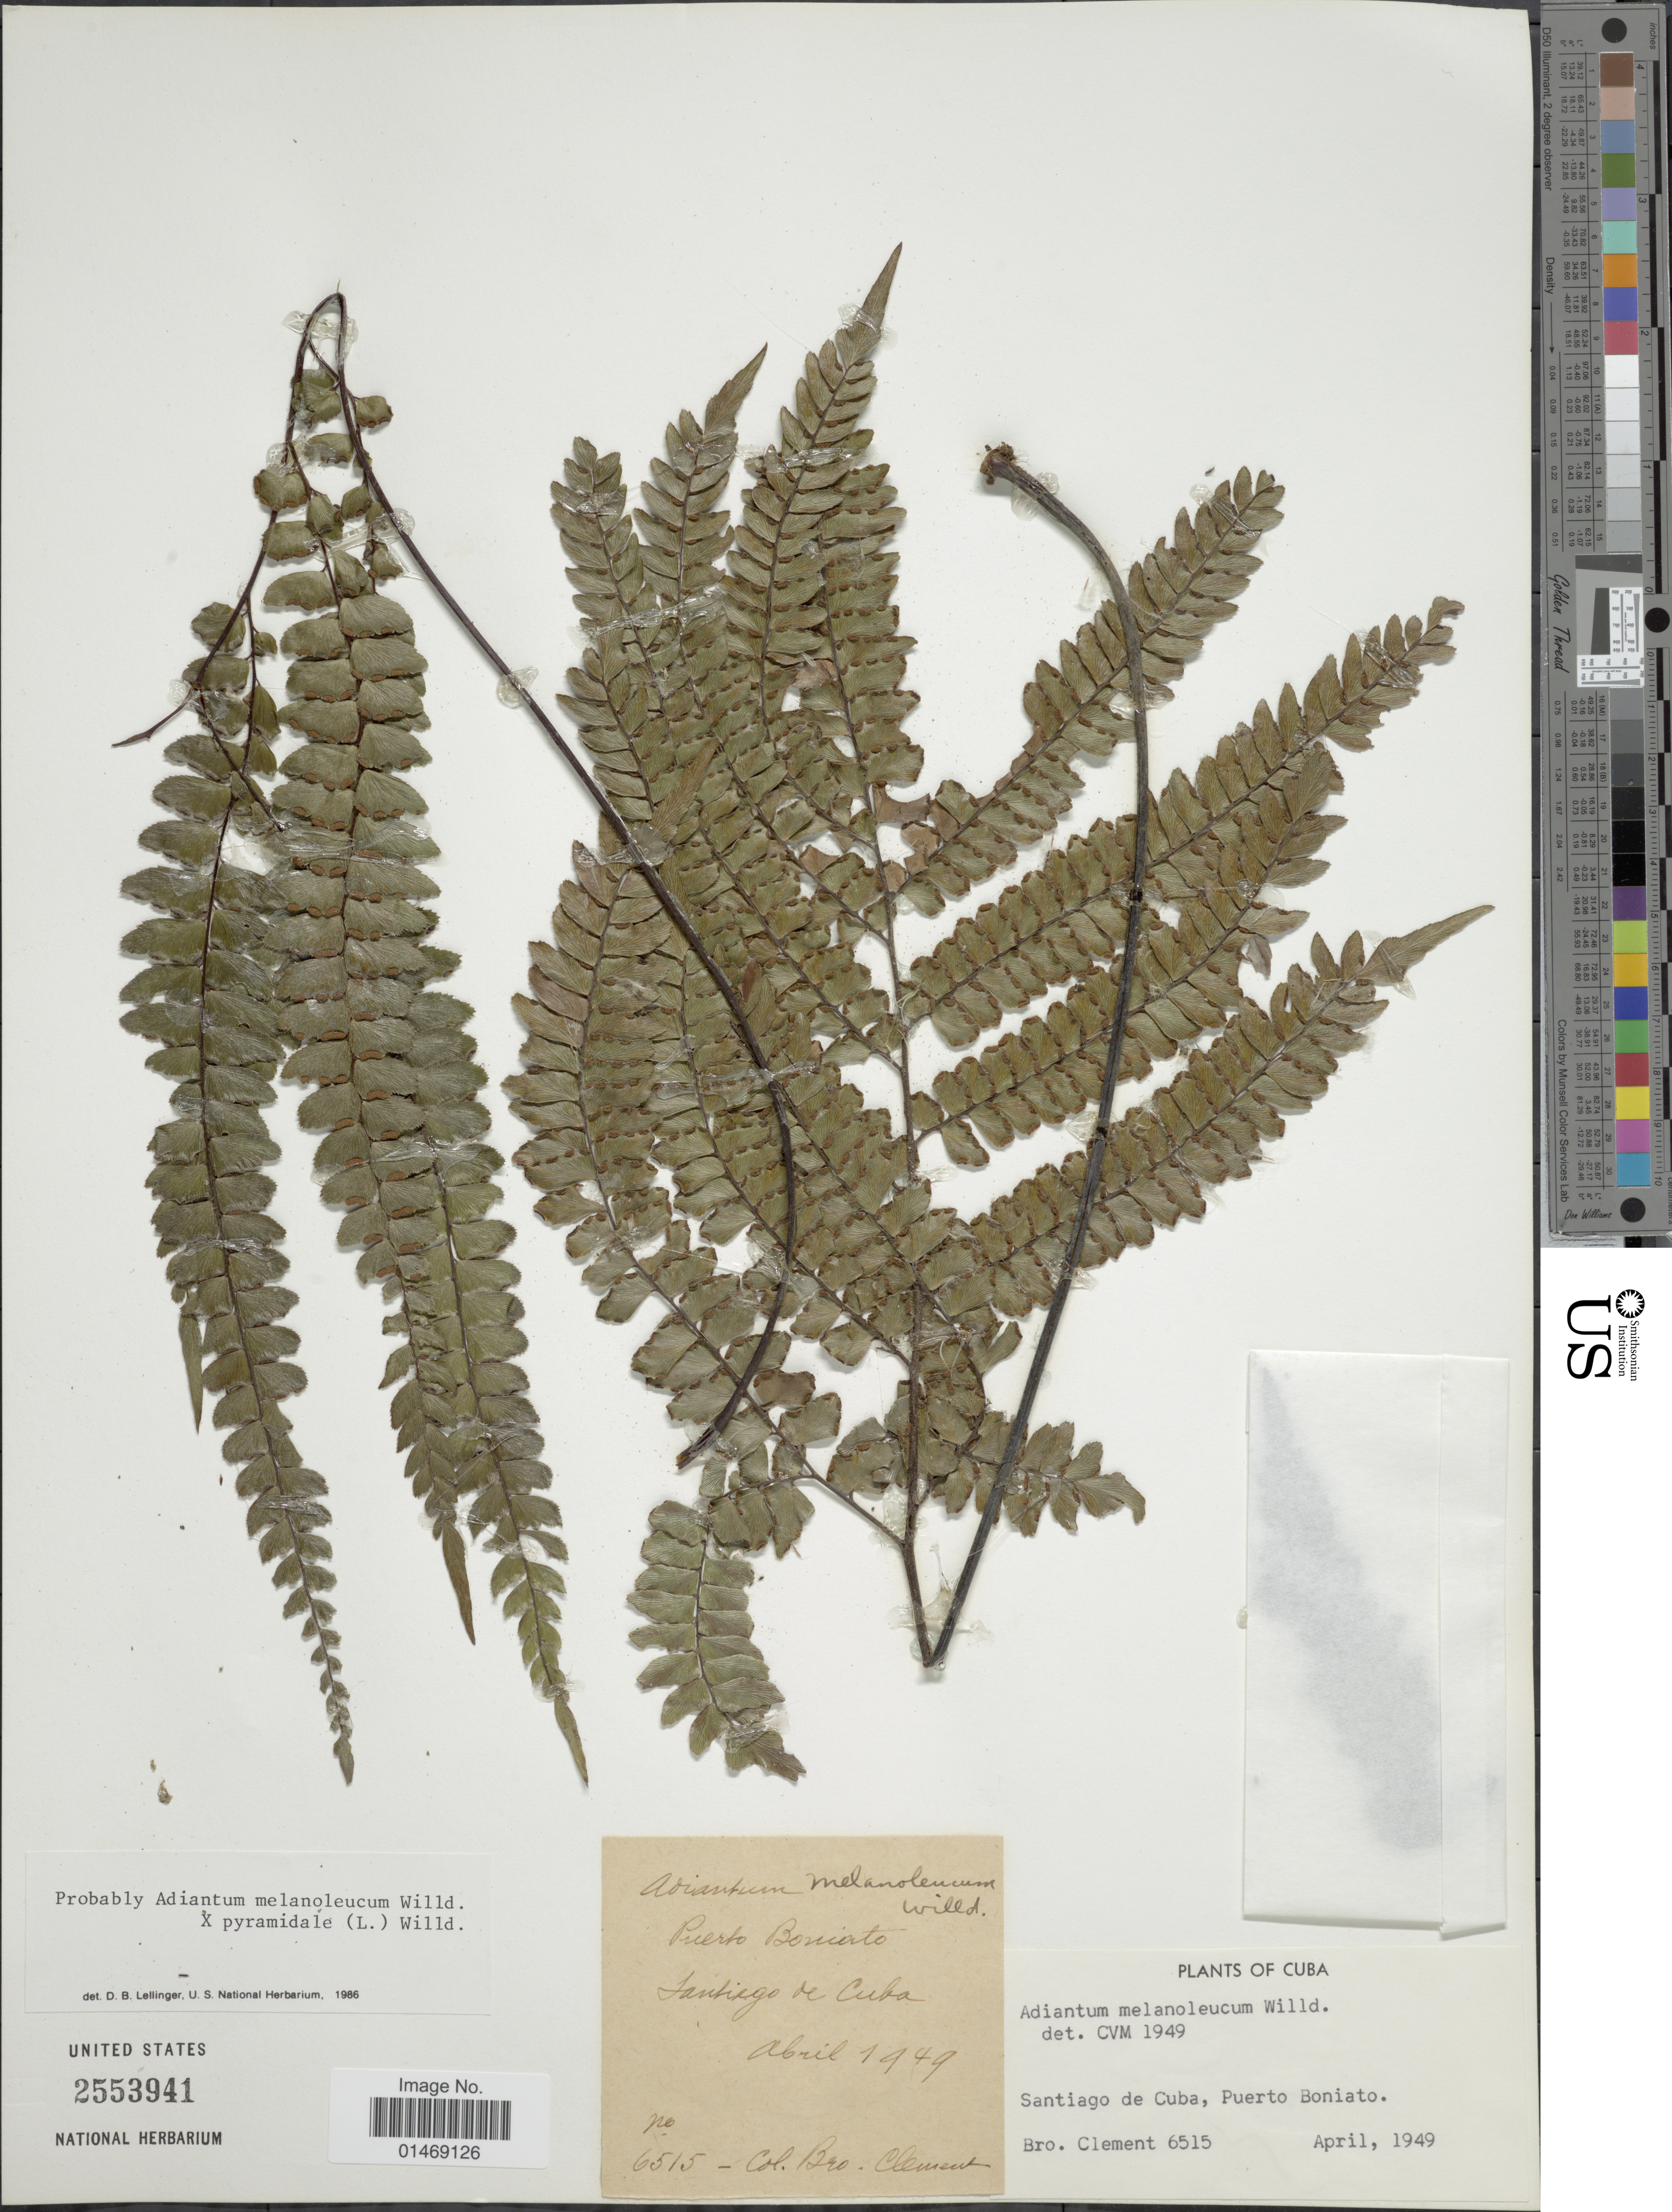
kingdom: Plantae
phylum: Tracheophyta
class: Polypodiopsida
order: Polypodiales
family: Pteridaceae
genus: Adiantum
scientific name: Adiantum melanoleucum x A. pyramidale (L.) Willd.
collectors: B. Clement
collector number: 6515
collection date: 1949-04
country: Cuba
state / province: Santiago de Cuba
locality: Puerto Boniato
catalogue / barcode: US 2553941